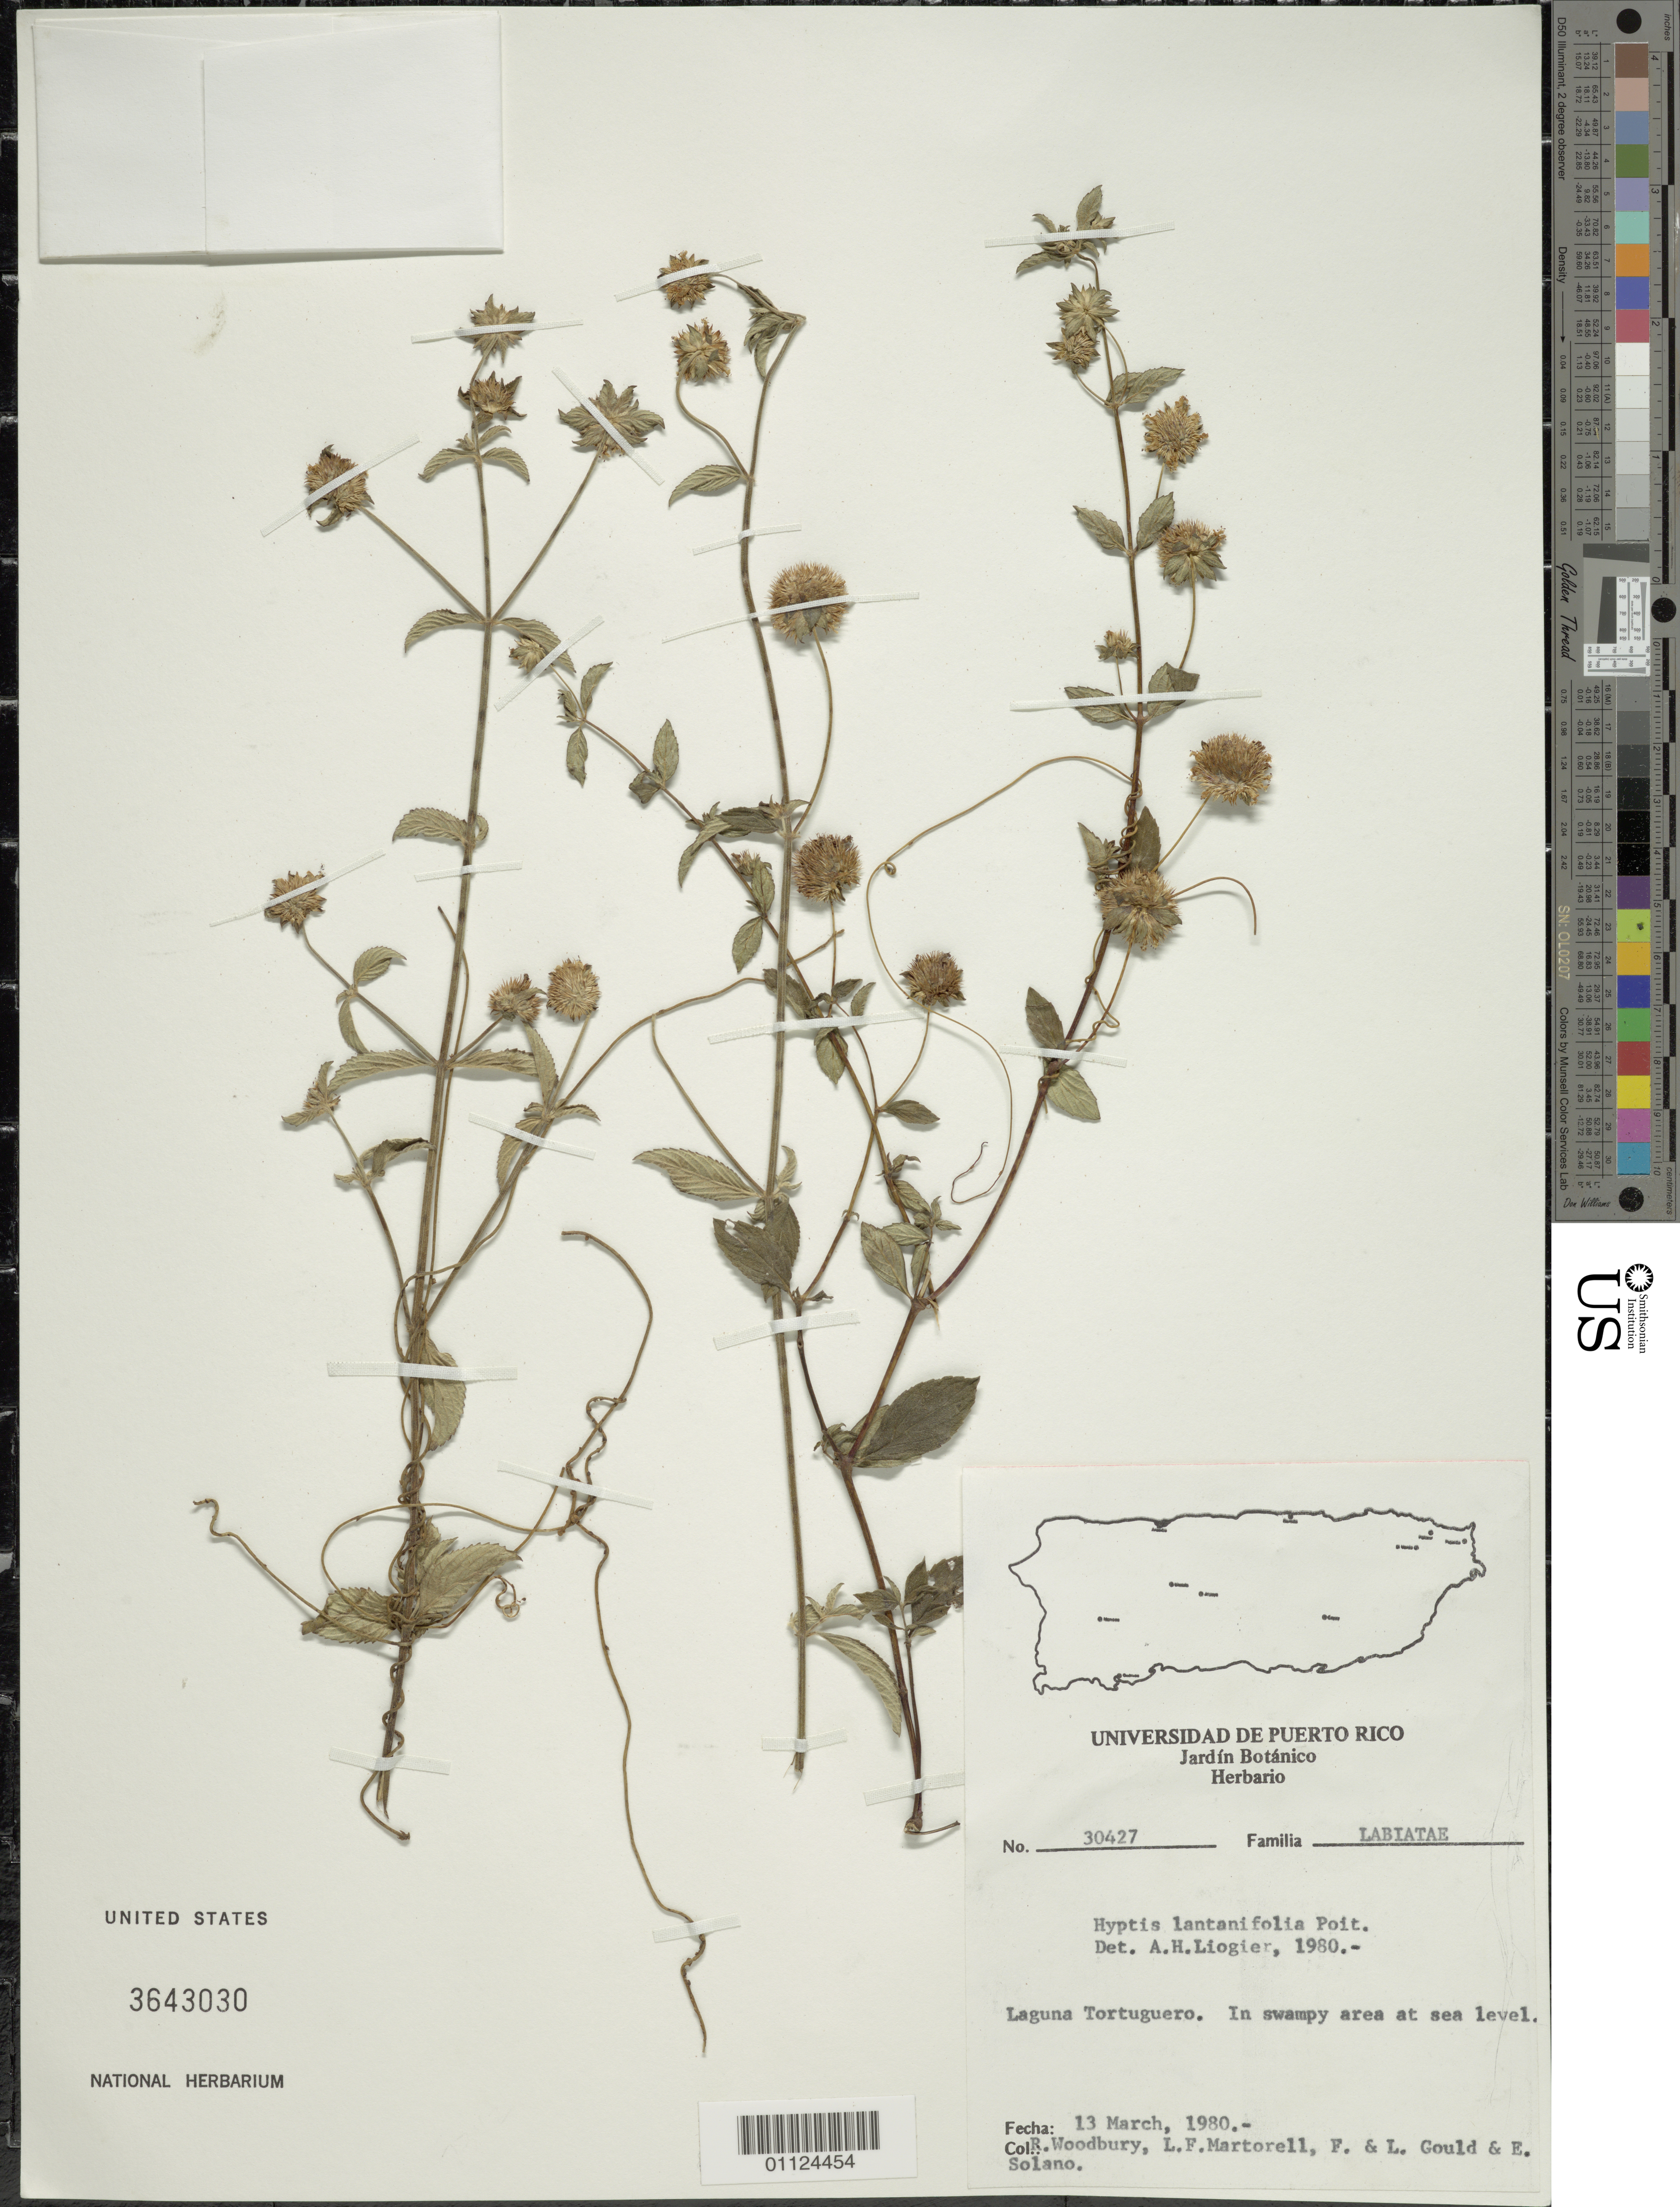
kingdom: Plantae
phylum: Tracheophyta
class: Magnoliopsida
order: Lamiales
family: Lamiaceae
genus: Hyptis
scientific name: Hyptis lantanifolia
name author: Poit.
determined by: Liogier, Alain H.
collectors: R. O. Woodbury, L. Martorell, L. Gould & E. Solano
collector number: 30427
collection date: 1980-03-13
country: Puerto Rico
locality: Laguna Tortuguero.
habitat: In swampy area.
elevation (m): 0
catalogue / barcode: US 3643030